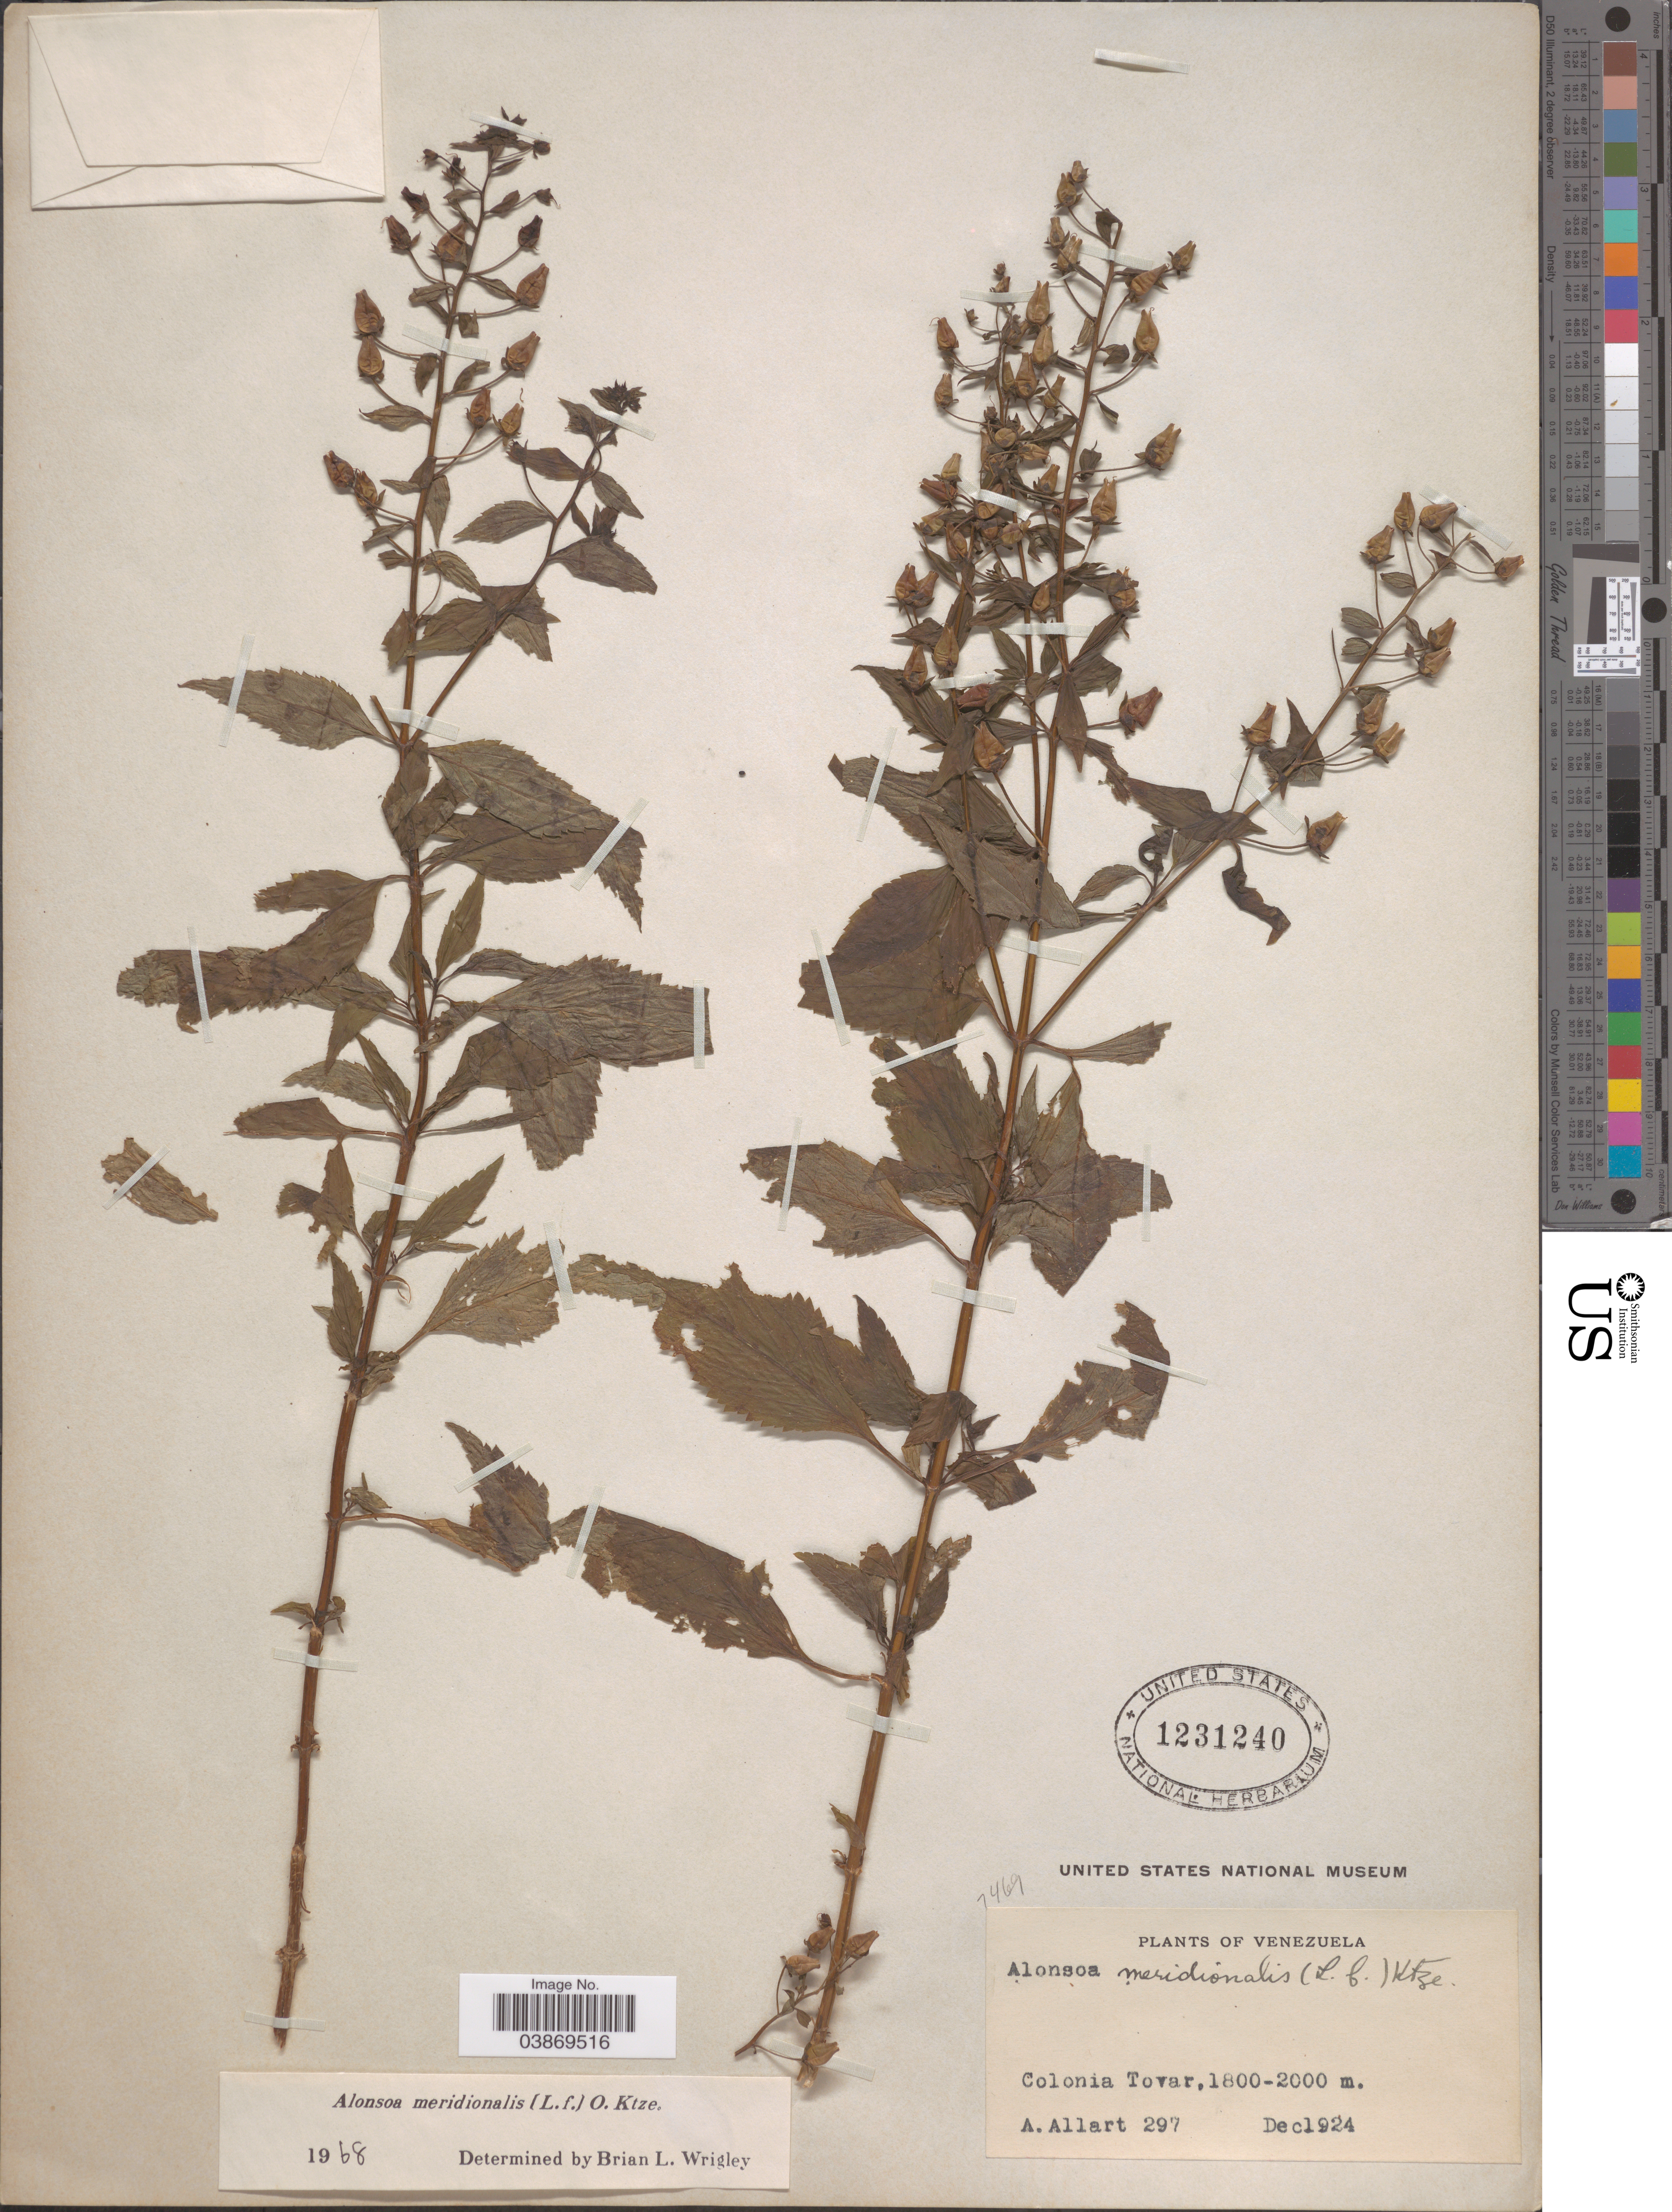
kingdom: Plantae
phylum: Tracheophyta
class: Magnoliopsida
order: Lamiales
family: Scrophulariaceae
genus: Alonsoa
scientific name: Alonsoa meridionalis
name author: (L. f.) Kuntze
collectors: A. Allart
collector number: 297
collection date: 1924-12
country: Venezuela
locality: Colonia Tovar.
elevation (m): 1800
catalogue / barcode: US 1231240